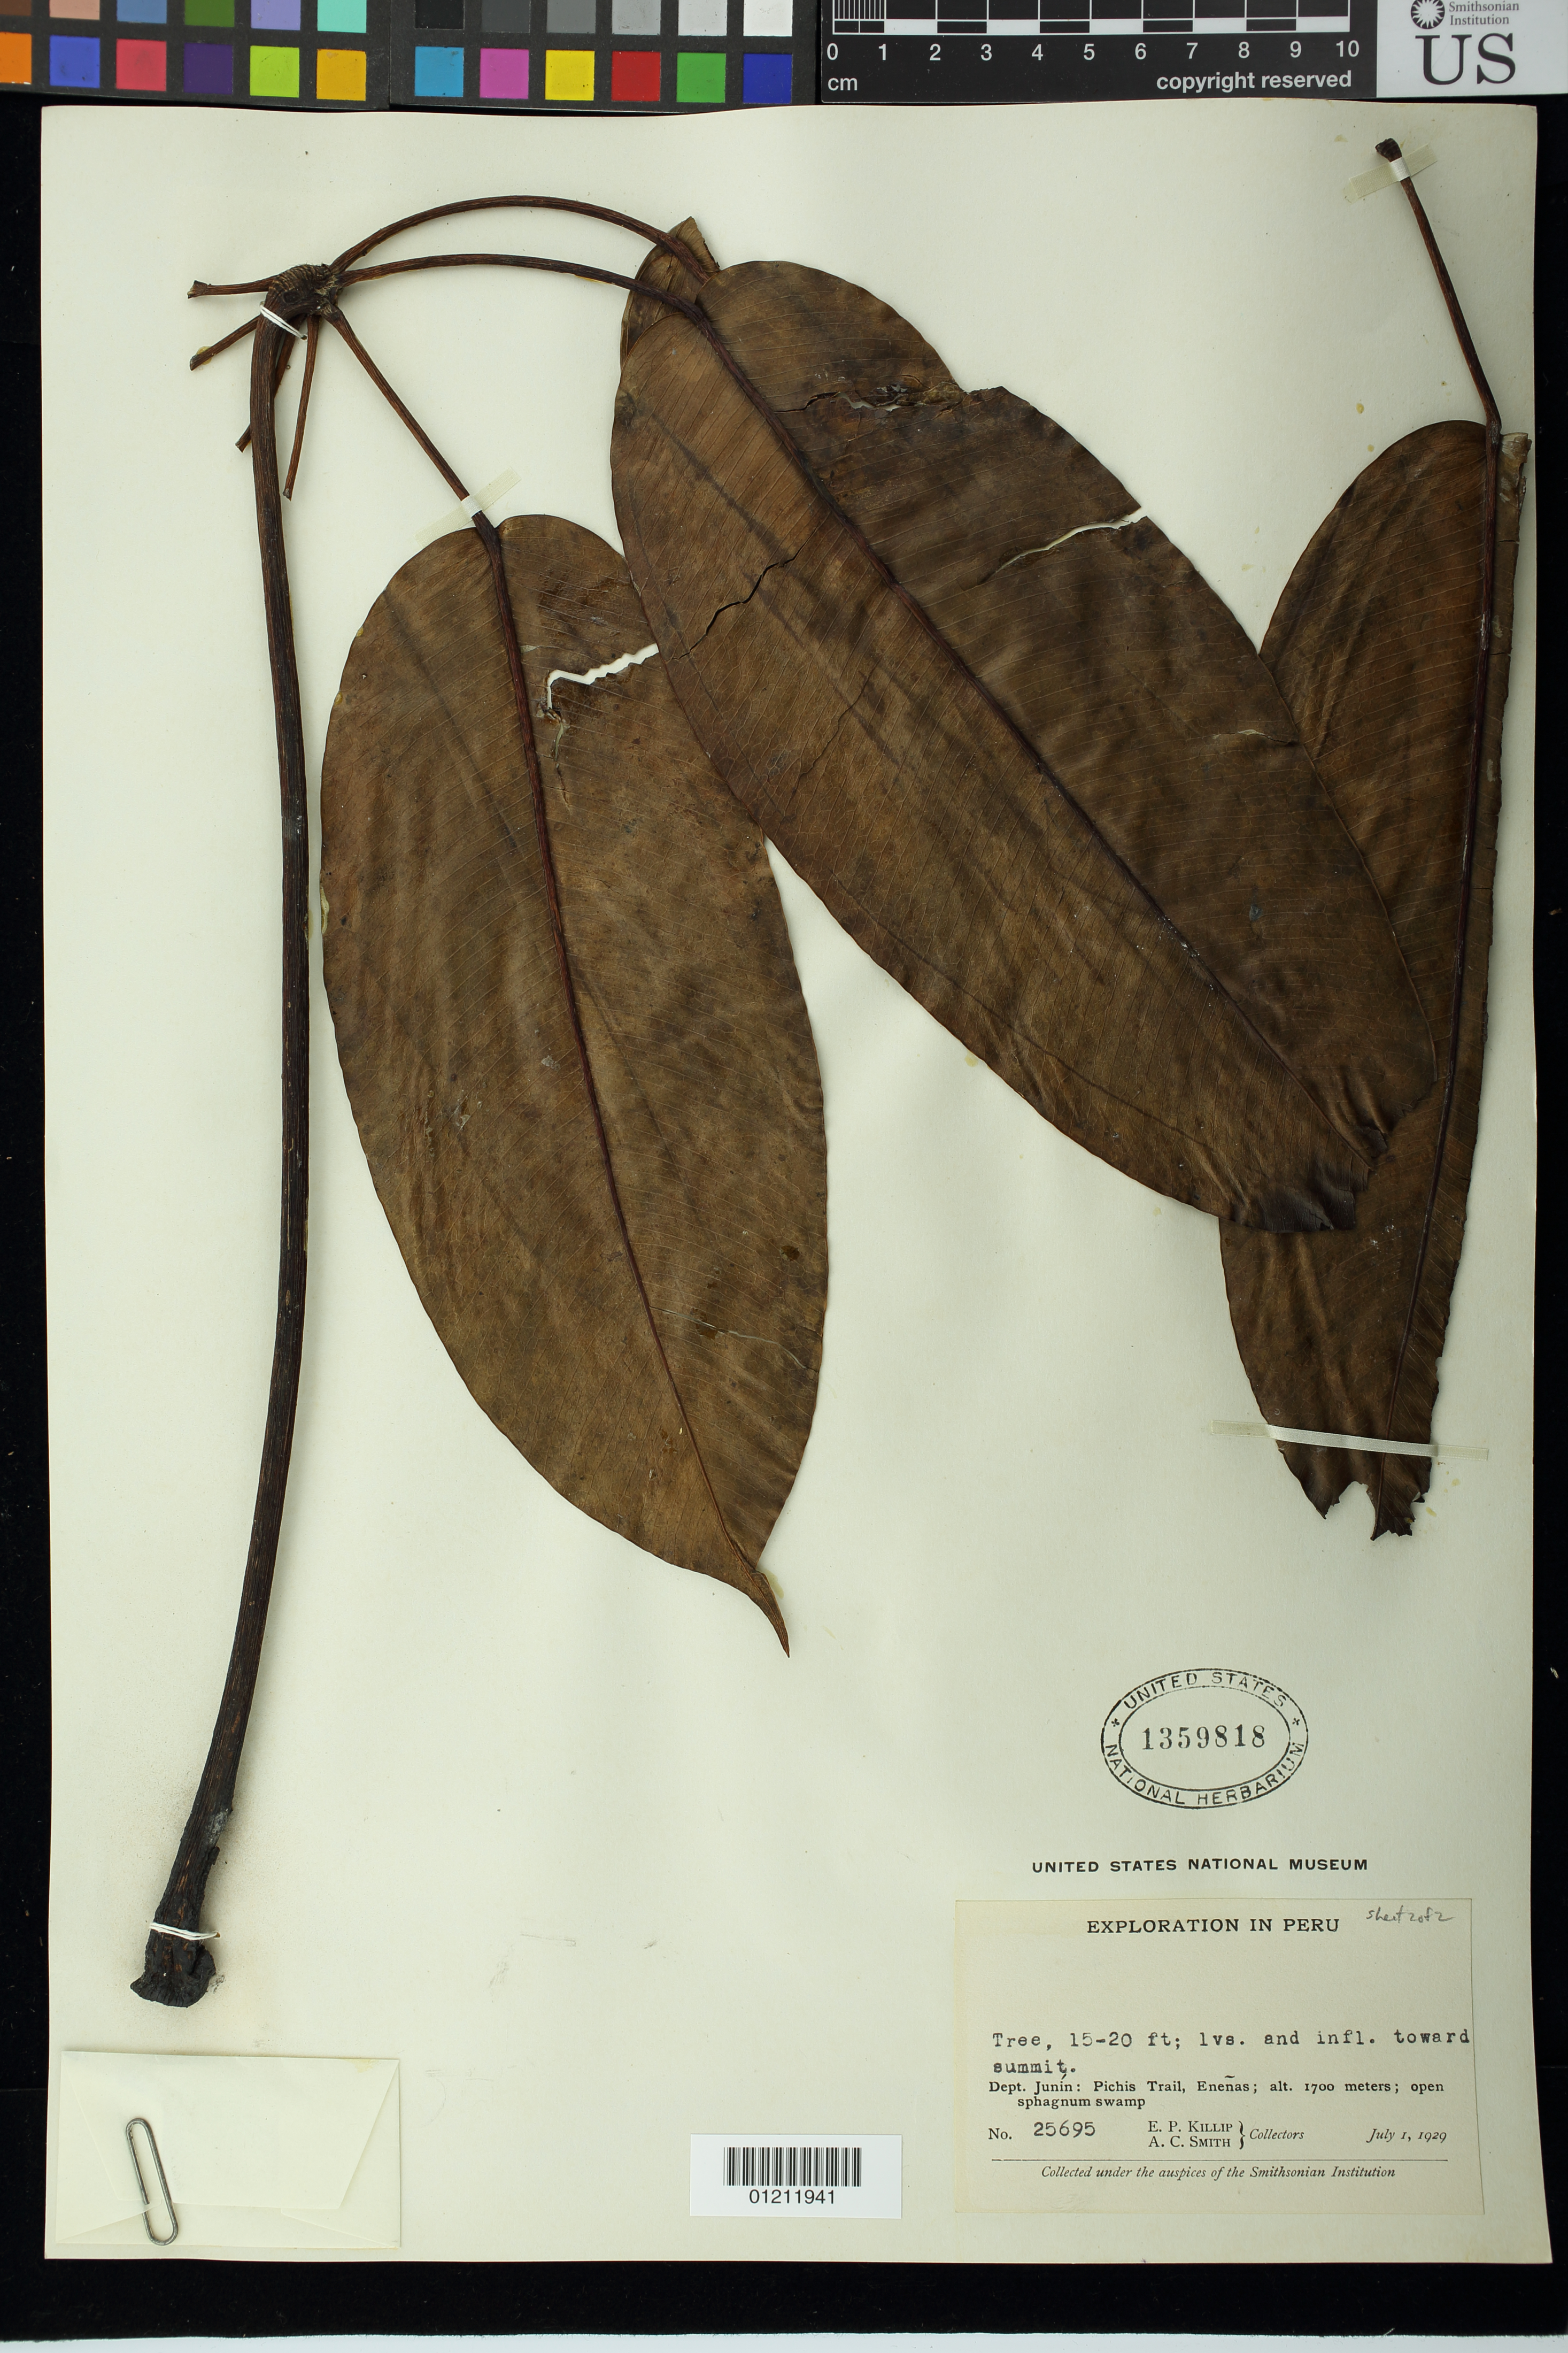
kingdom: Plantae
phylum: Tracheophyta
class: Magnoliopsida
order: Apiales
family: Araliaceae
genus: Schefflera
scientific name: Schefflera patula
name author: (Rusby) Harms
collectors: E. P. Killip & A. C. Smith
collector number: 25695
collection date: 1929-07-01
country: Peru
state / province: Junín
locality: Pichis Trail, Ene±as; open sphagnum swamp.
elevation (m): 1700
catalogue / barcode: US 1359818